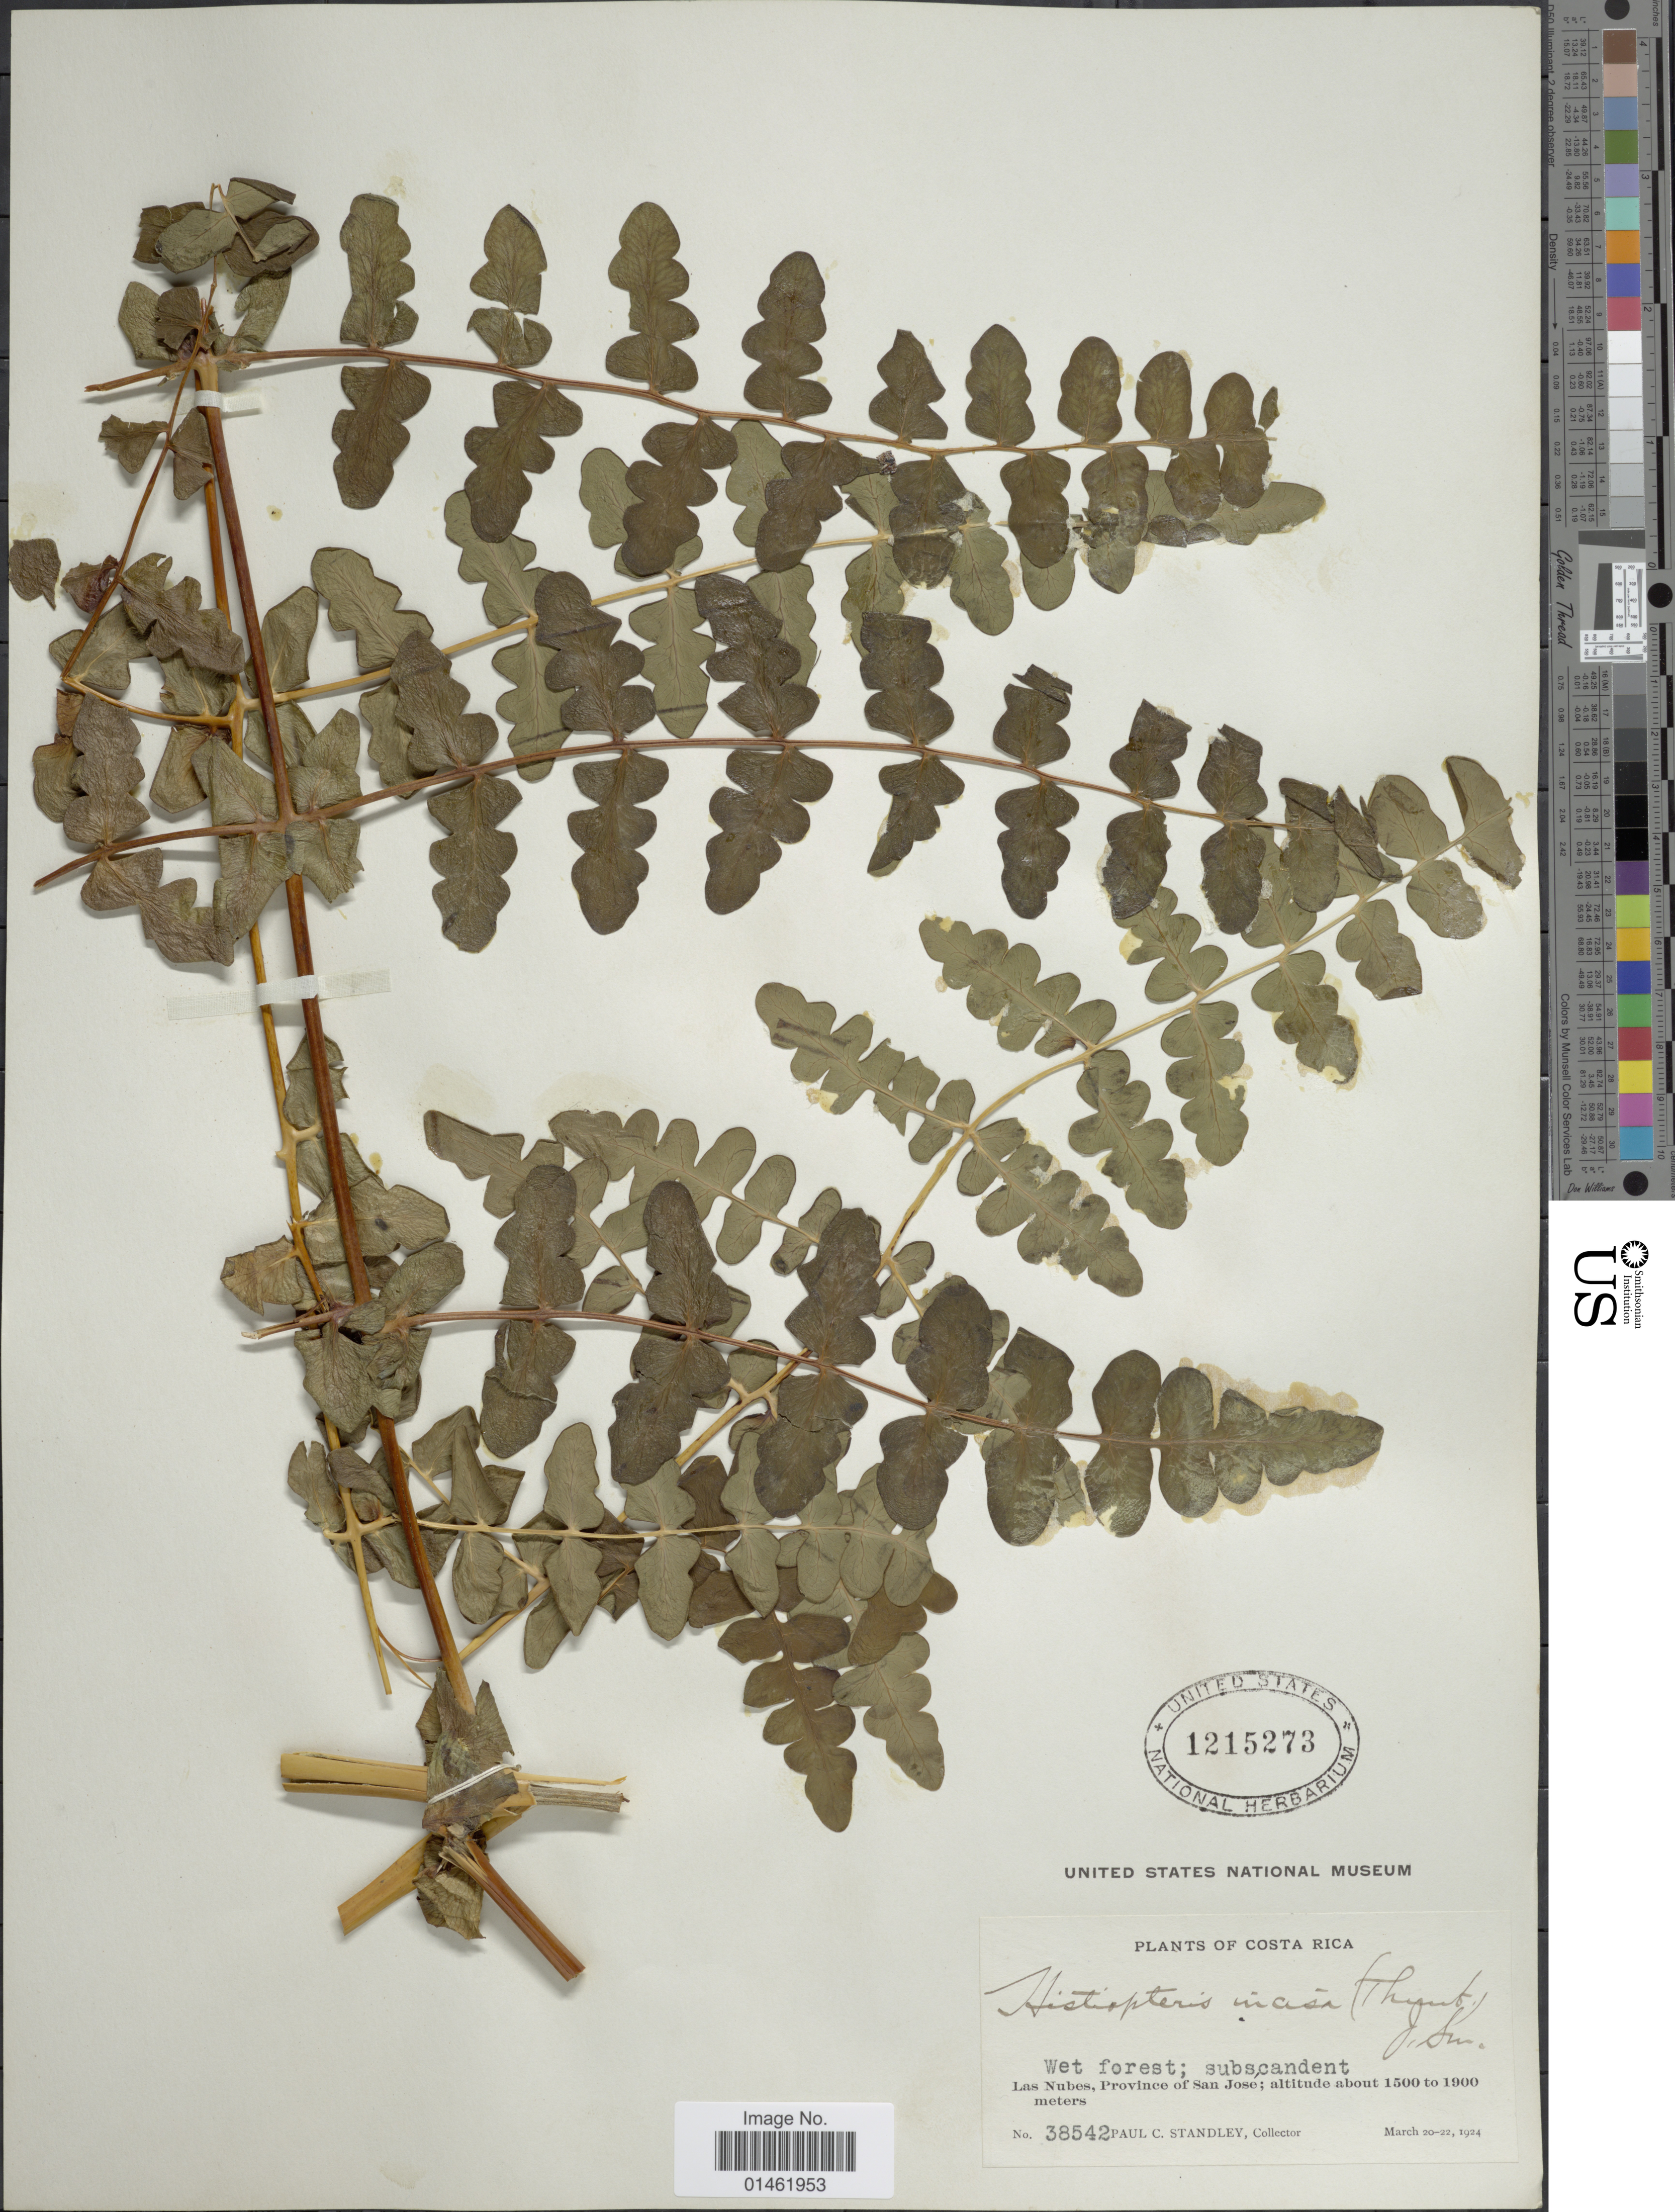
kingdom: Plantae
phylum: Tracheophyta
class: Polypodiopsida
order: Polypodiales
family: Dennstaedtiaceae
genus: Histiopteris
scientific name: Histiopteris incisa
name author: (Thunb.) J. Sm.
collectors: P. C. Standley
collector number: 38542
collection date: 1924-03-20/1924-03-22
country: Costa Rica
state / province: San José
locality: Costa Rica, Las Nubes, province of San José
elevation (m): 1500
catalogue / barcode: US 1215273